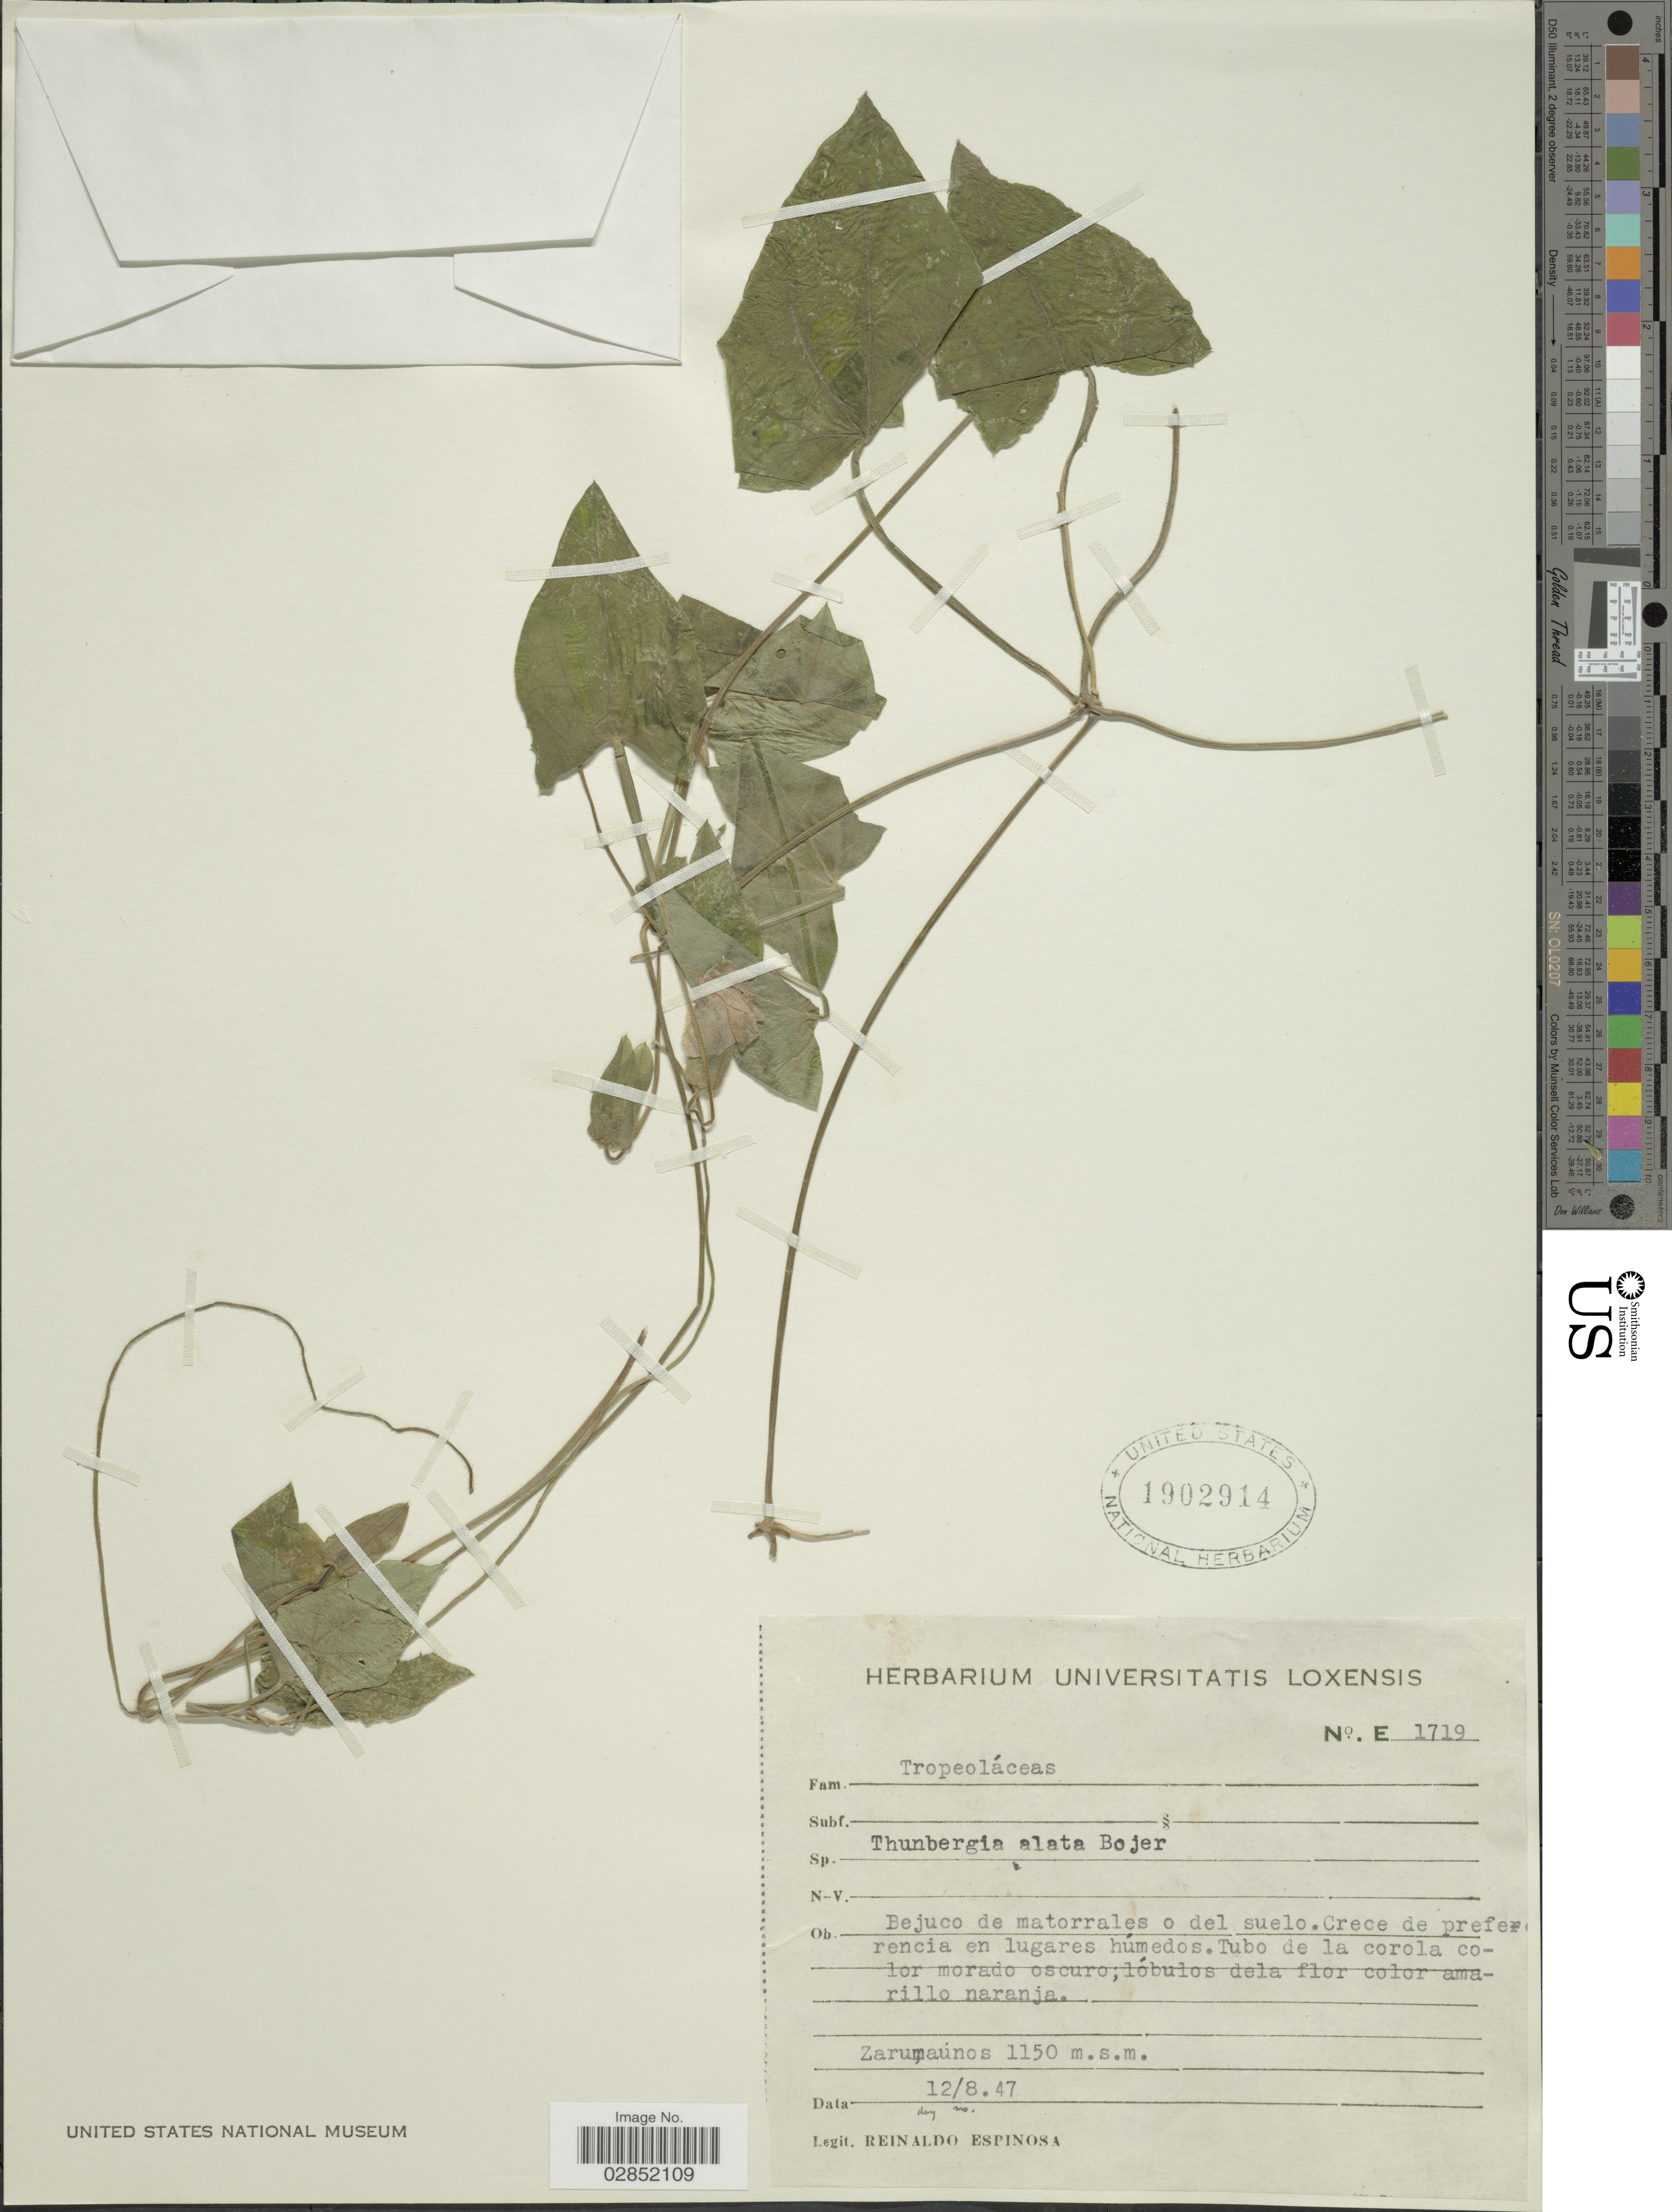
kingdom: Plantae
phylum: Tracheophyta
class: Magnoliopsida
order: Lamiales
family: Acanthaceae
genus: Thunbergia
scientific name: Thunbergia alata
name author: Bojer ex Sims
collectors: R. Espinosa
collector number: E1719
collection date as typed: Transcribed d/m/y: 12/8/47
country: Ecuador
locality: Zarumaunos.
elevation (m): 1150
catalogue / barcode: US 1902914